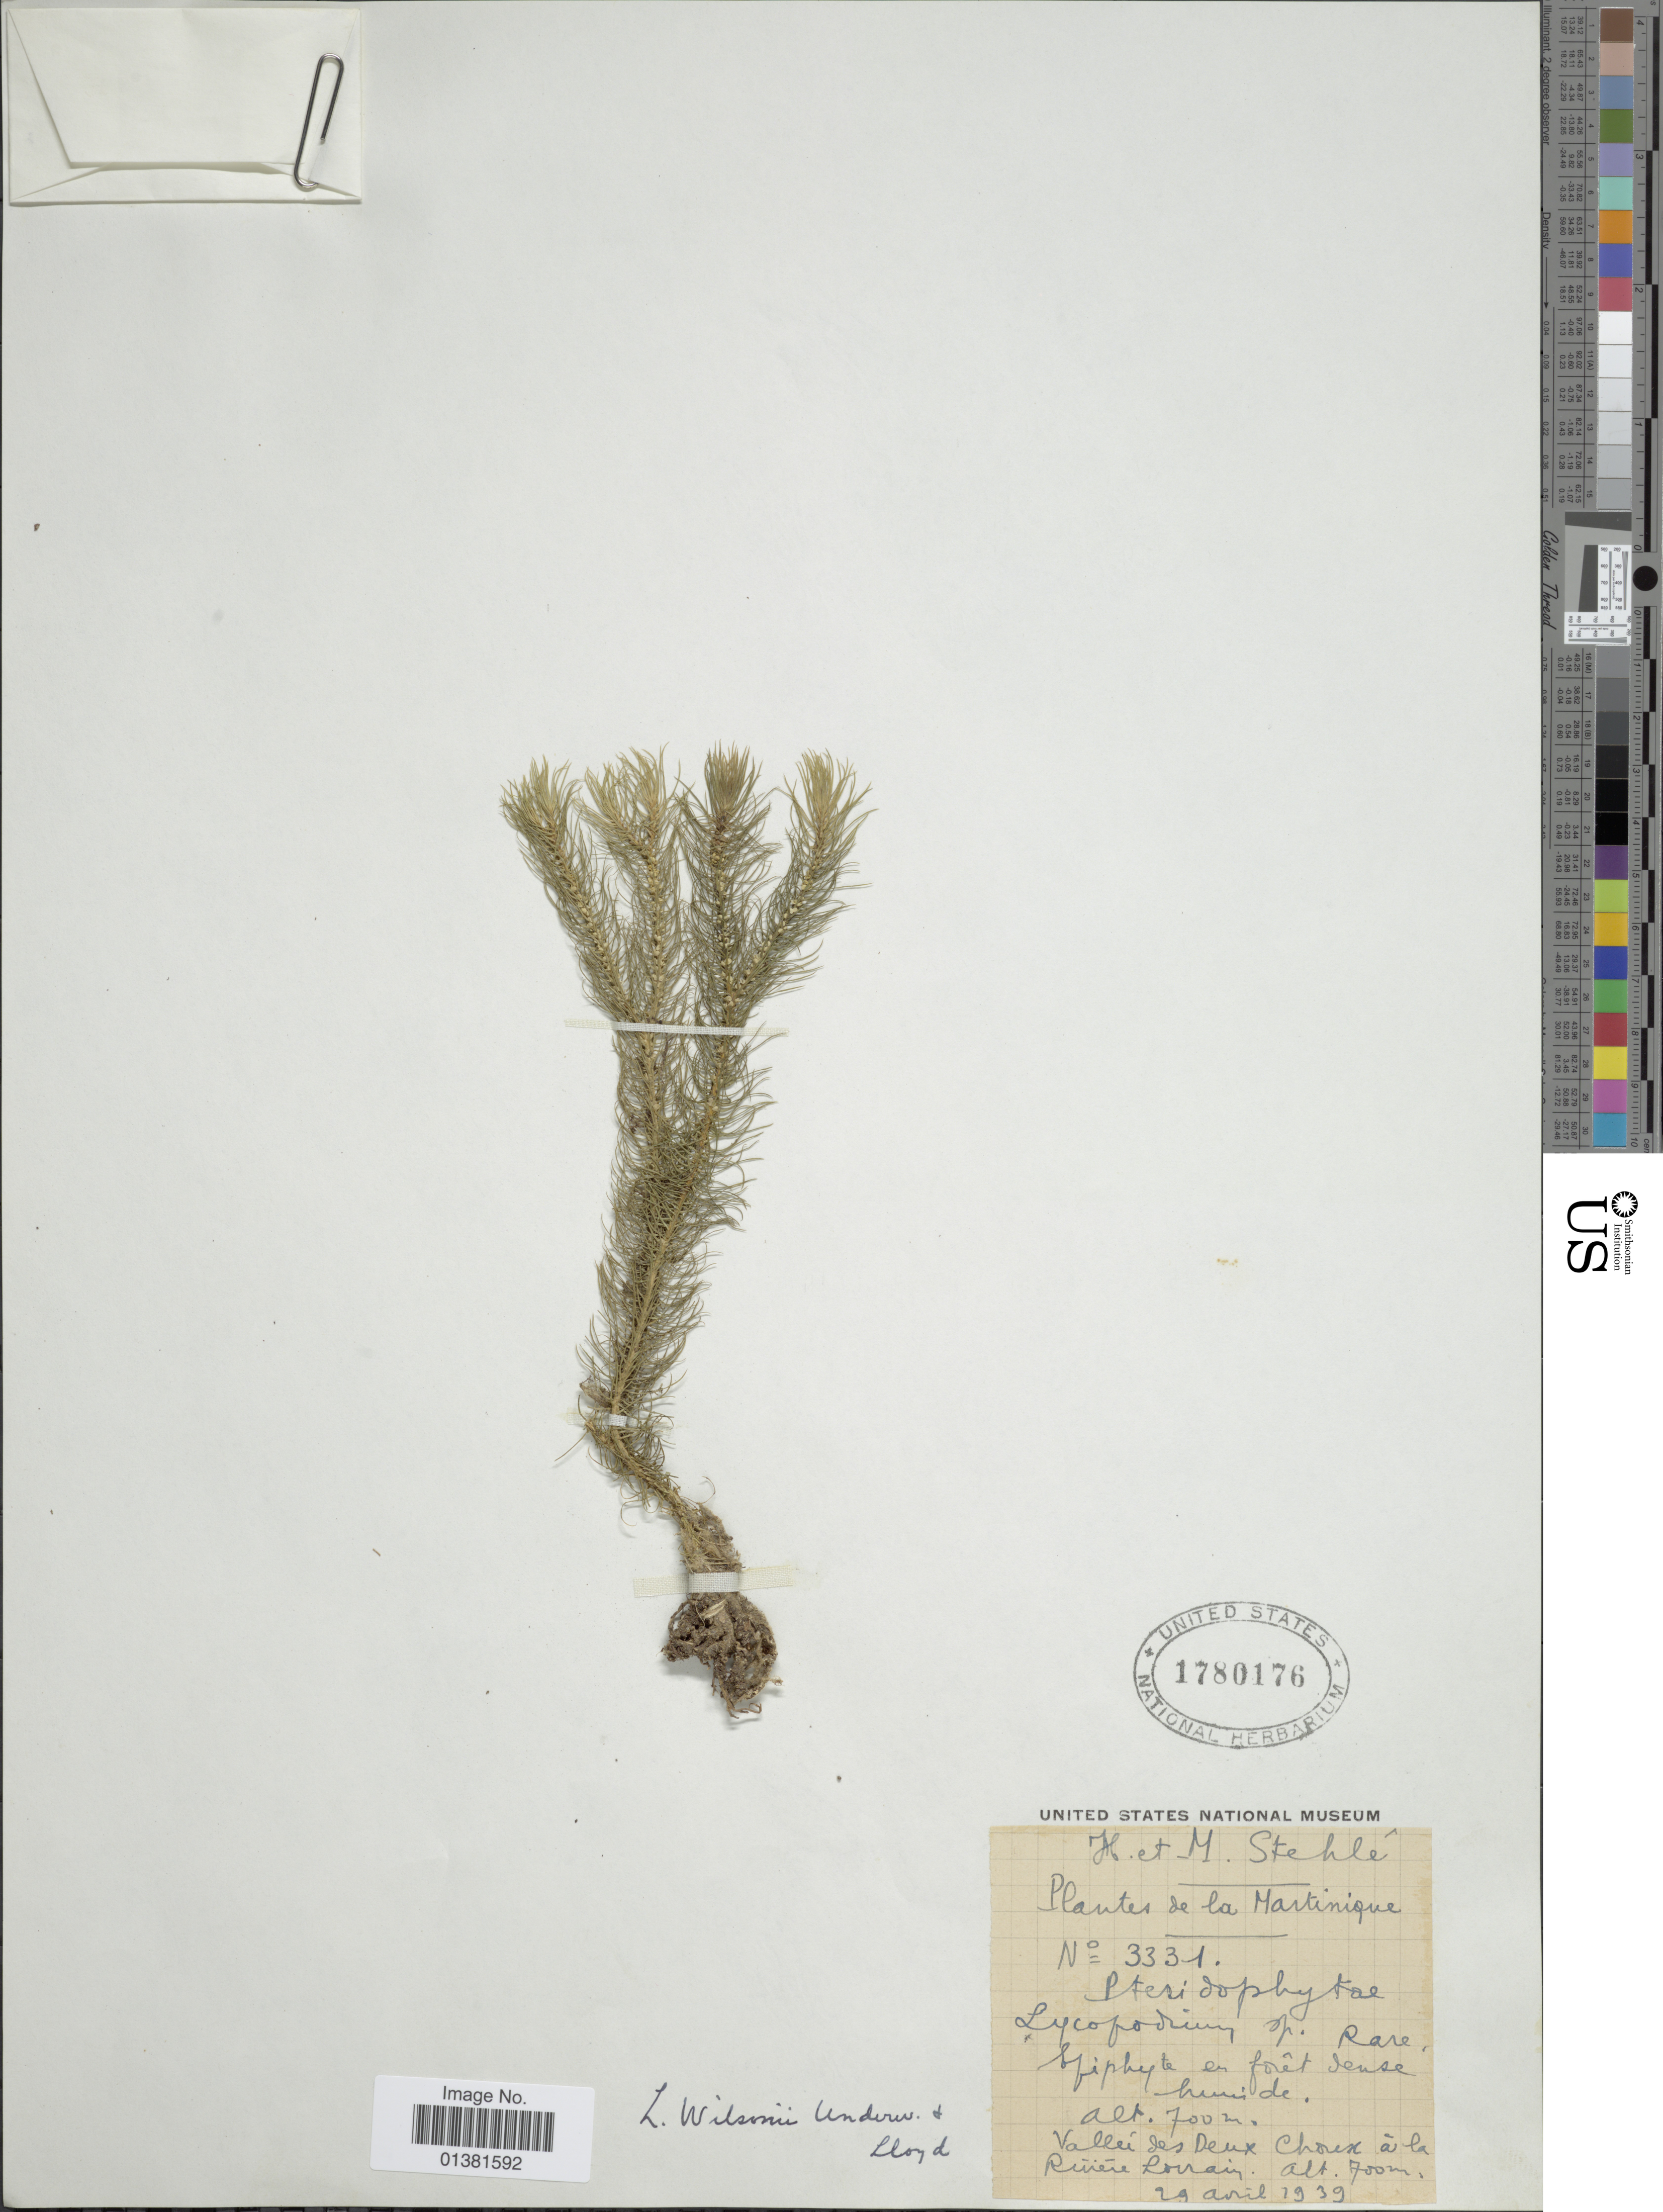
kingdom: Plantae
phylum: Tracheophyta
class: Lycopodiopsida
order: Lycopodiales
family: Lycopodiaceae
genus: Phlegmariurus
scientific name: Phlegmariurus wilsonii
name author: (Underw. & F.E. Lloyd) B. Øllg.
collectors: H. Stehlé & M. Stehlé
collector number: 3331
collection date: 1939-04-29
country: Martinique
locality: Valleé des Deux Choux á la Riviére Lorrain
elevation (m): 700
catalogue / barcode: US 1780176